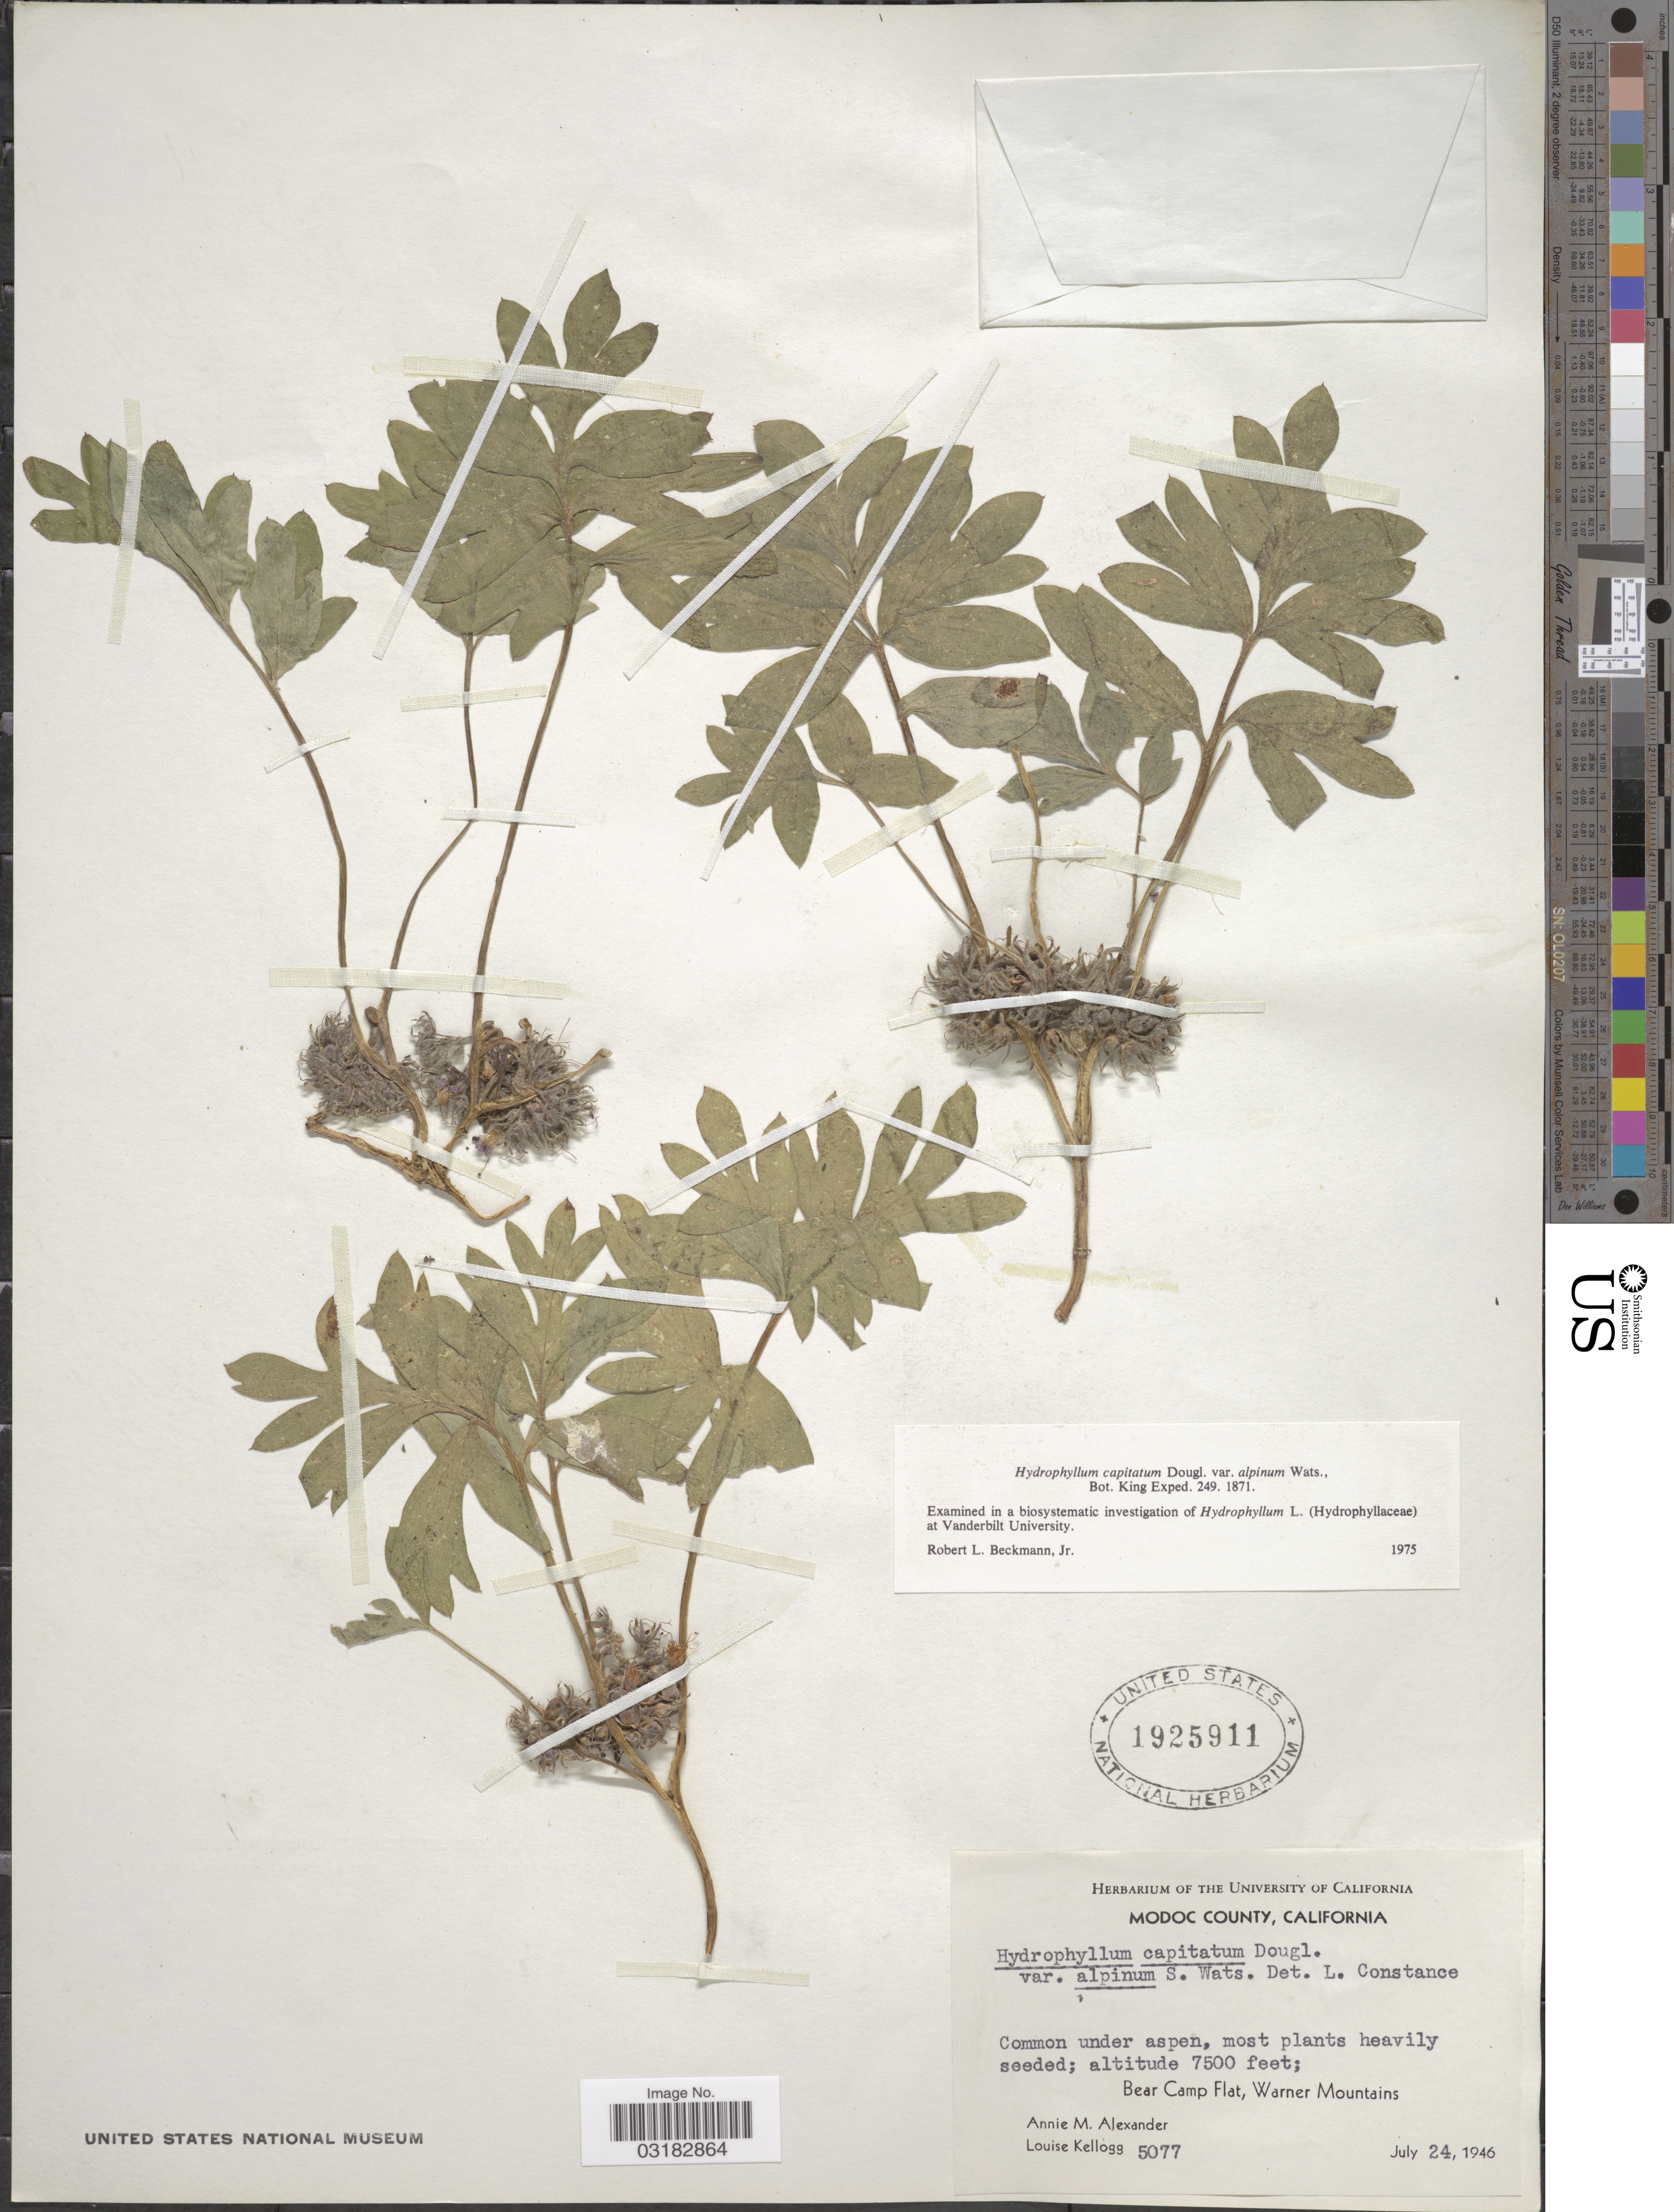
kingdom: Plantae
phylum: Tracheophyta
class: Magnoliopsida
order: Boraginales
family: Hydrophyllaceae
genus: Hydrophyllum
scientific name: Hydrophyllum capitatum var. alpinum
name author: S. Watson in C. King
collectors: A. M. Alexander & L. Kellogg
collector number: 5077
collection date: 1946-07-24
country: United States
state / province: California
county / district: Modoc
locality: Modoc County. Bear Camp Flat, Warner Mountains.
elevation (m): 2286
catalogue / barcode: US 1925911